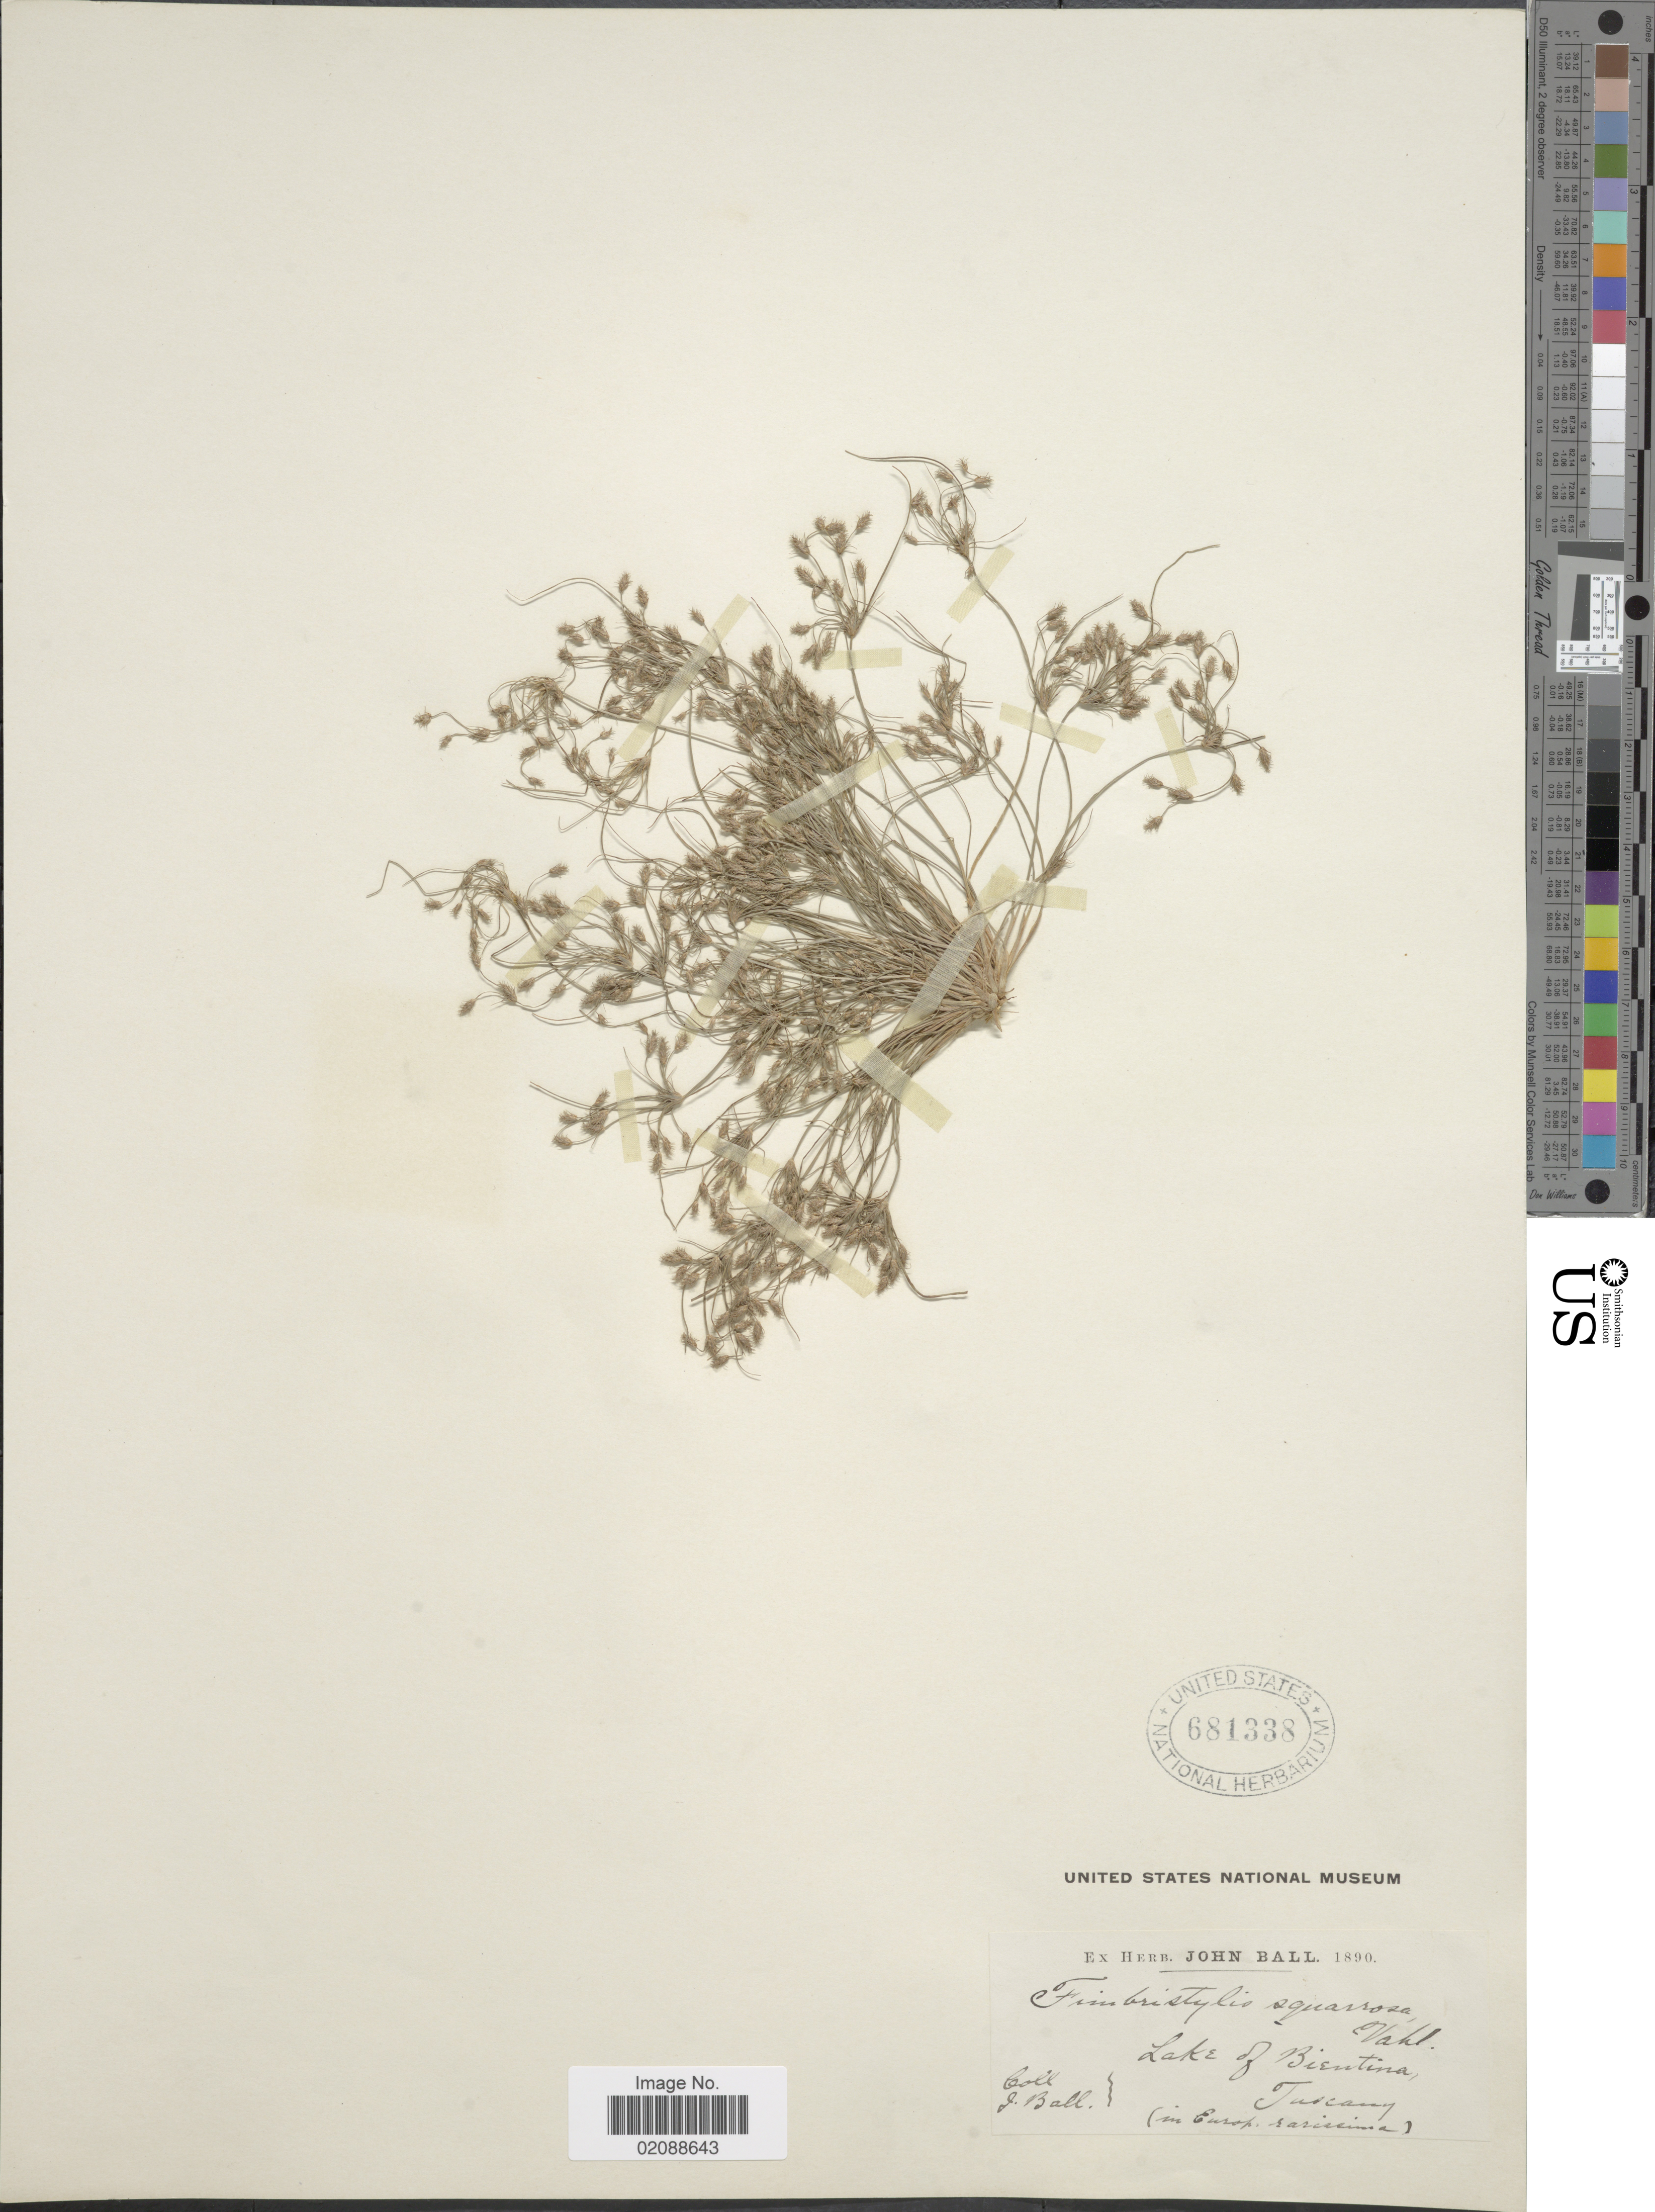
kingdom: Plantae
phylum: Tracheophyta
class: Liliopsida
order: Poales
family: Cyperaceae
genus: Fimbristylis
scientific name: Fimbristylis squarrosa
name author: Vahl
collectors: J. Ball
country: Italy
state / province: Tuscany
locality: Lake of Bientina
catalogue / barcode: US 681338